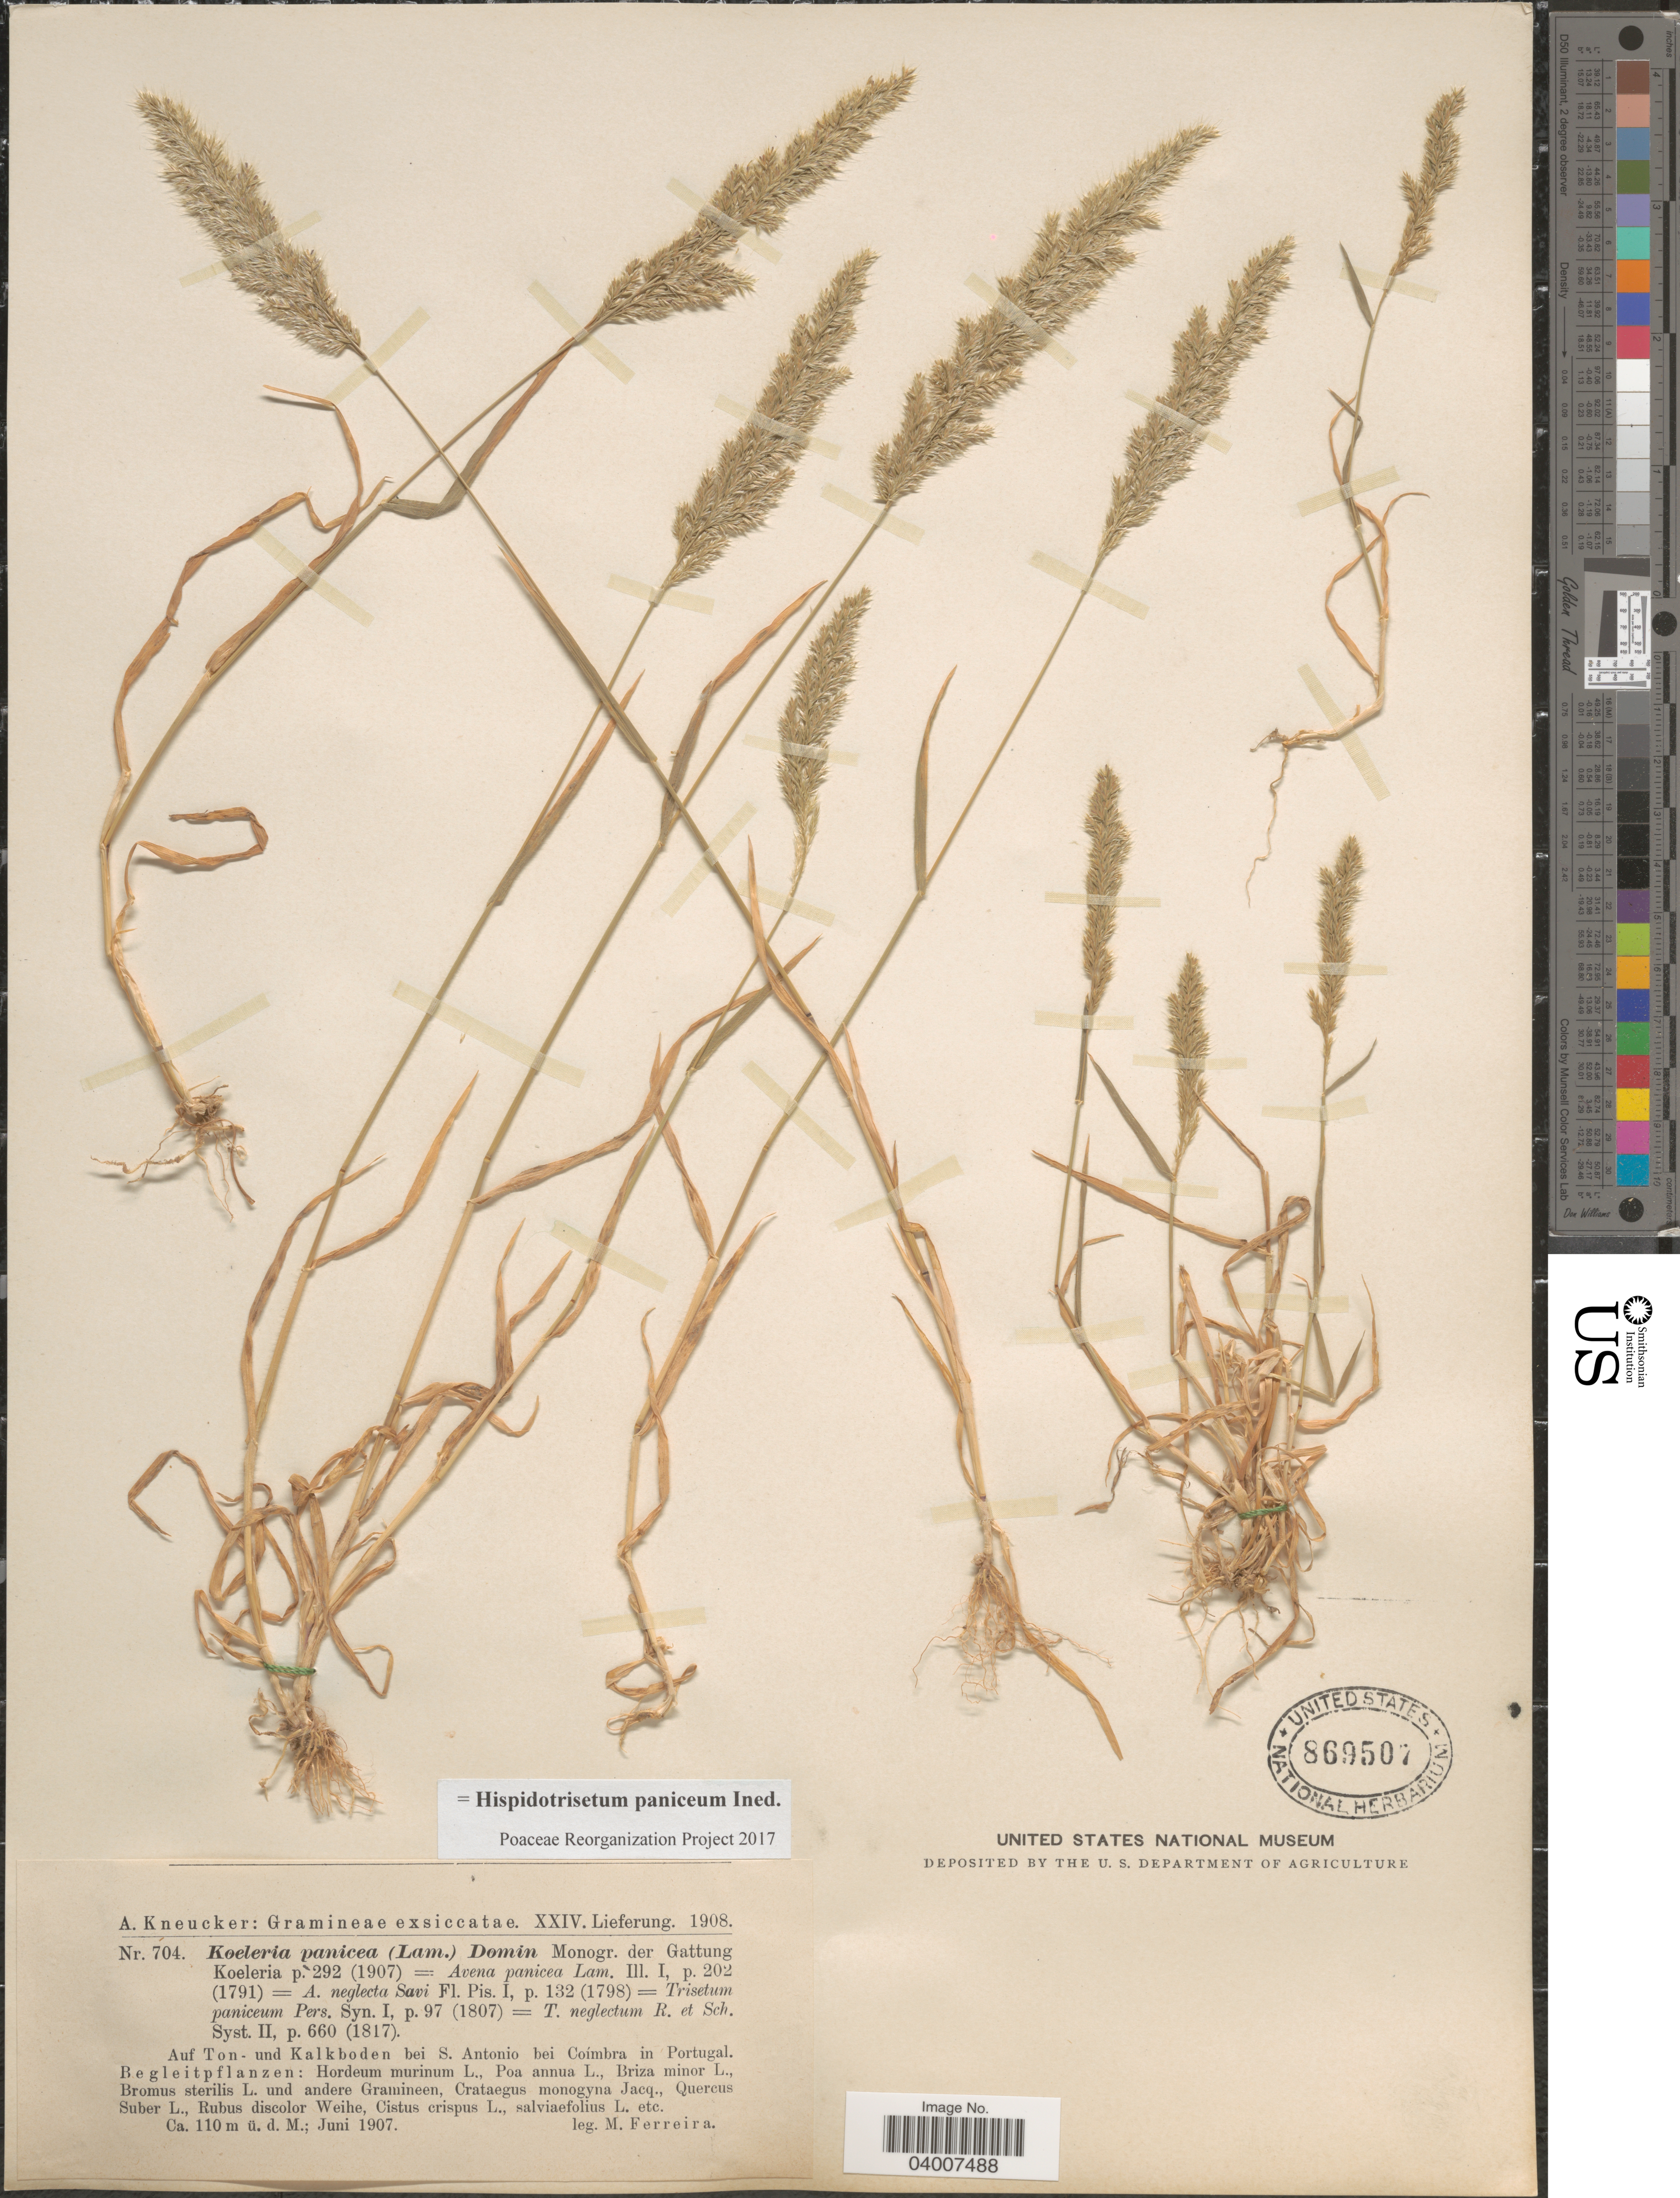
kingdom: Plantae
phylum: Tracheophyta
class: Liliopsida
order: Poales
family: Poaceae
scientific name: Hispidotrisetum paniceum ined.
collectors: M. Ferreira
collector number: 704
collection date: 1907-06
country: Portugal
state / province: Coimbra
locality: Auf Ton - und Kalkboden bei S. Antoni bei Coímbra.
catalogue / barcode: US 869507